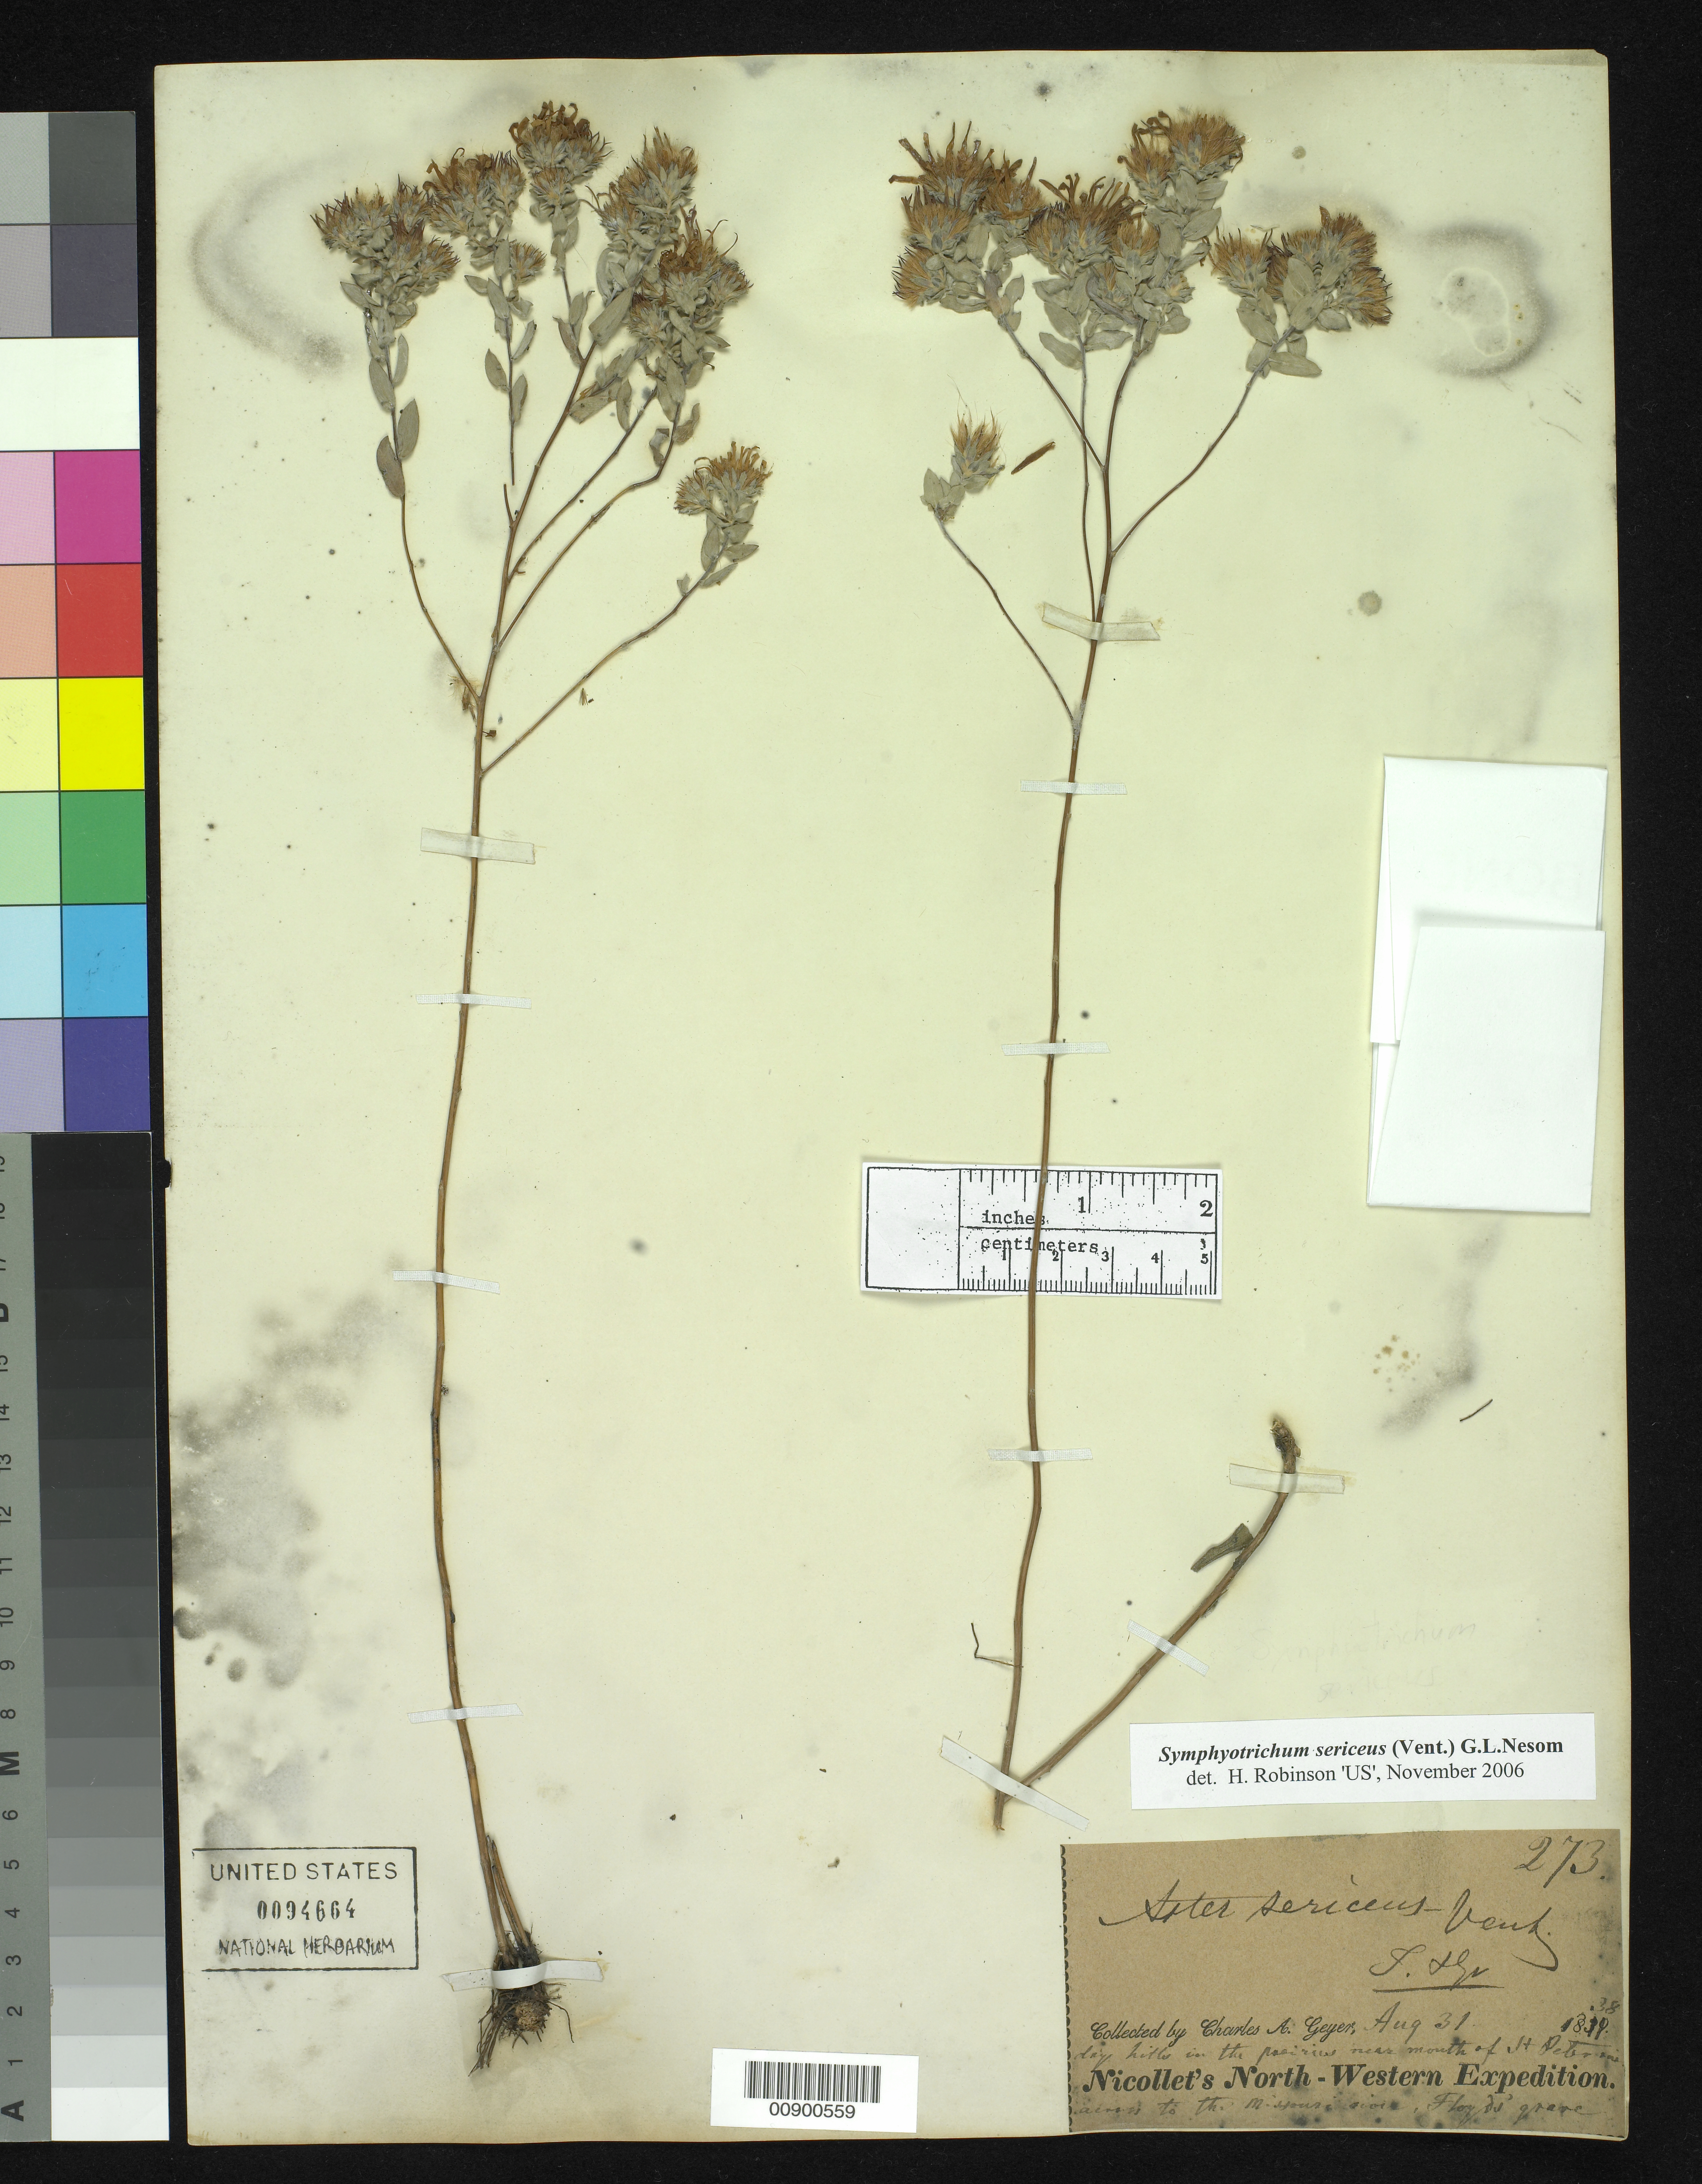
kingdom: Plantae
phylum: Tracheophyta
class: Magnoliopsida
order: Asterales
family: Asteraceae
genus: Symphyotrichum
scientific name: Symphyotrichum sericeum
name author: (Vent.) G.L. Nesom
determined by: Robinson, H. E.; Shannon, R. K.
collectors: C. A. Geyer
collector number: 273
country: United States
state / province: Iowa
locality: Mouth of St. Peters River and the Missoui River. Floyds grave. (Near Sioux City)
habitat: Dry hills in the prairies near mouth of river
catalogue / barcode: US 94664